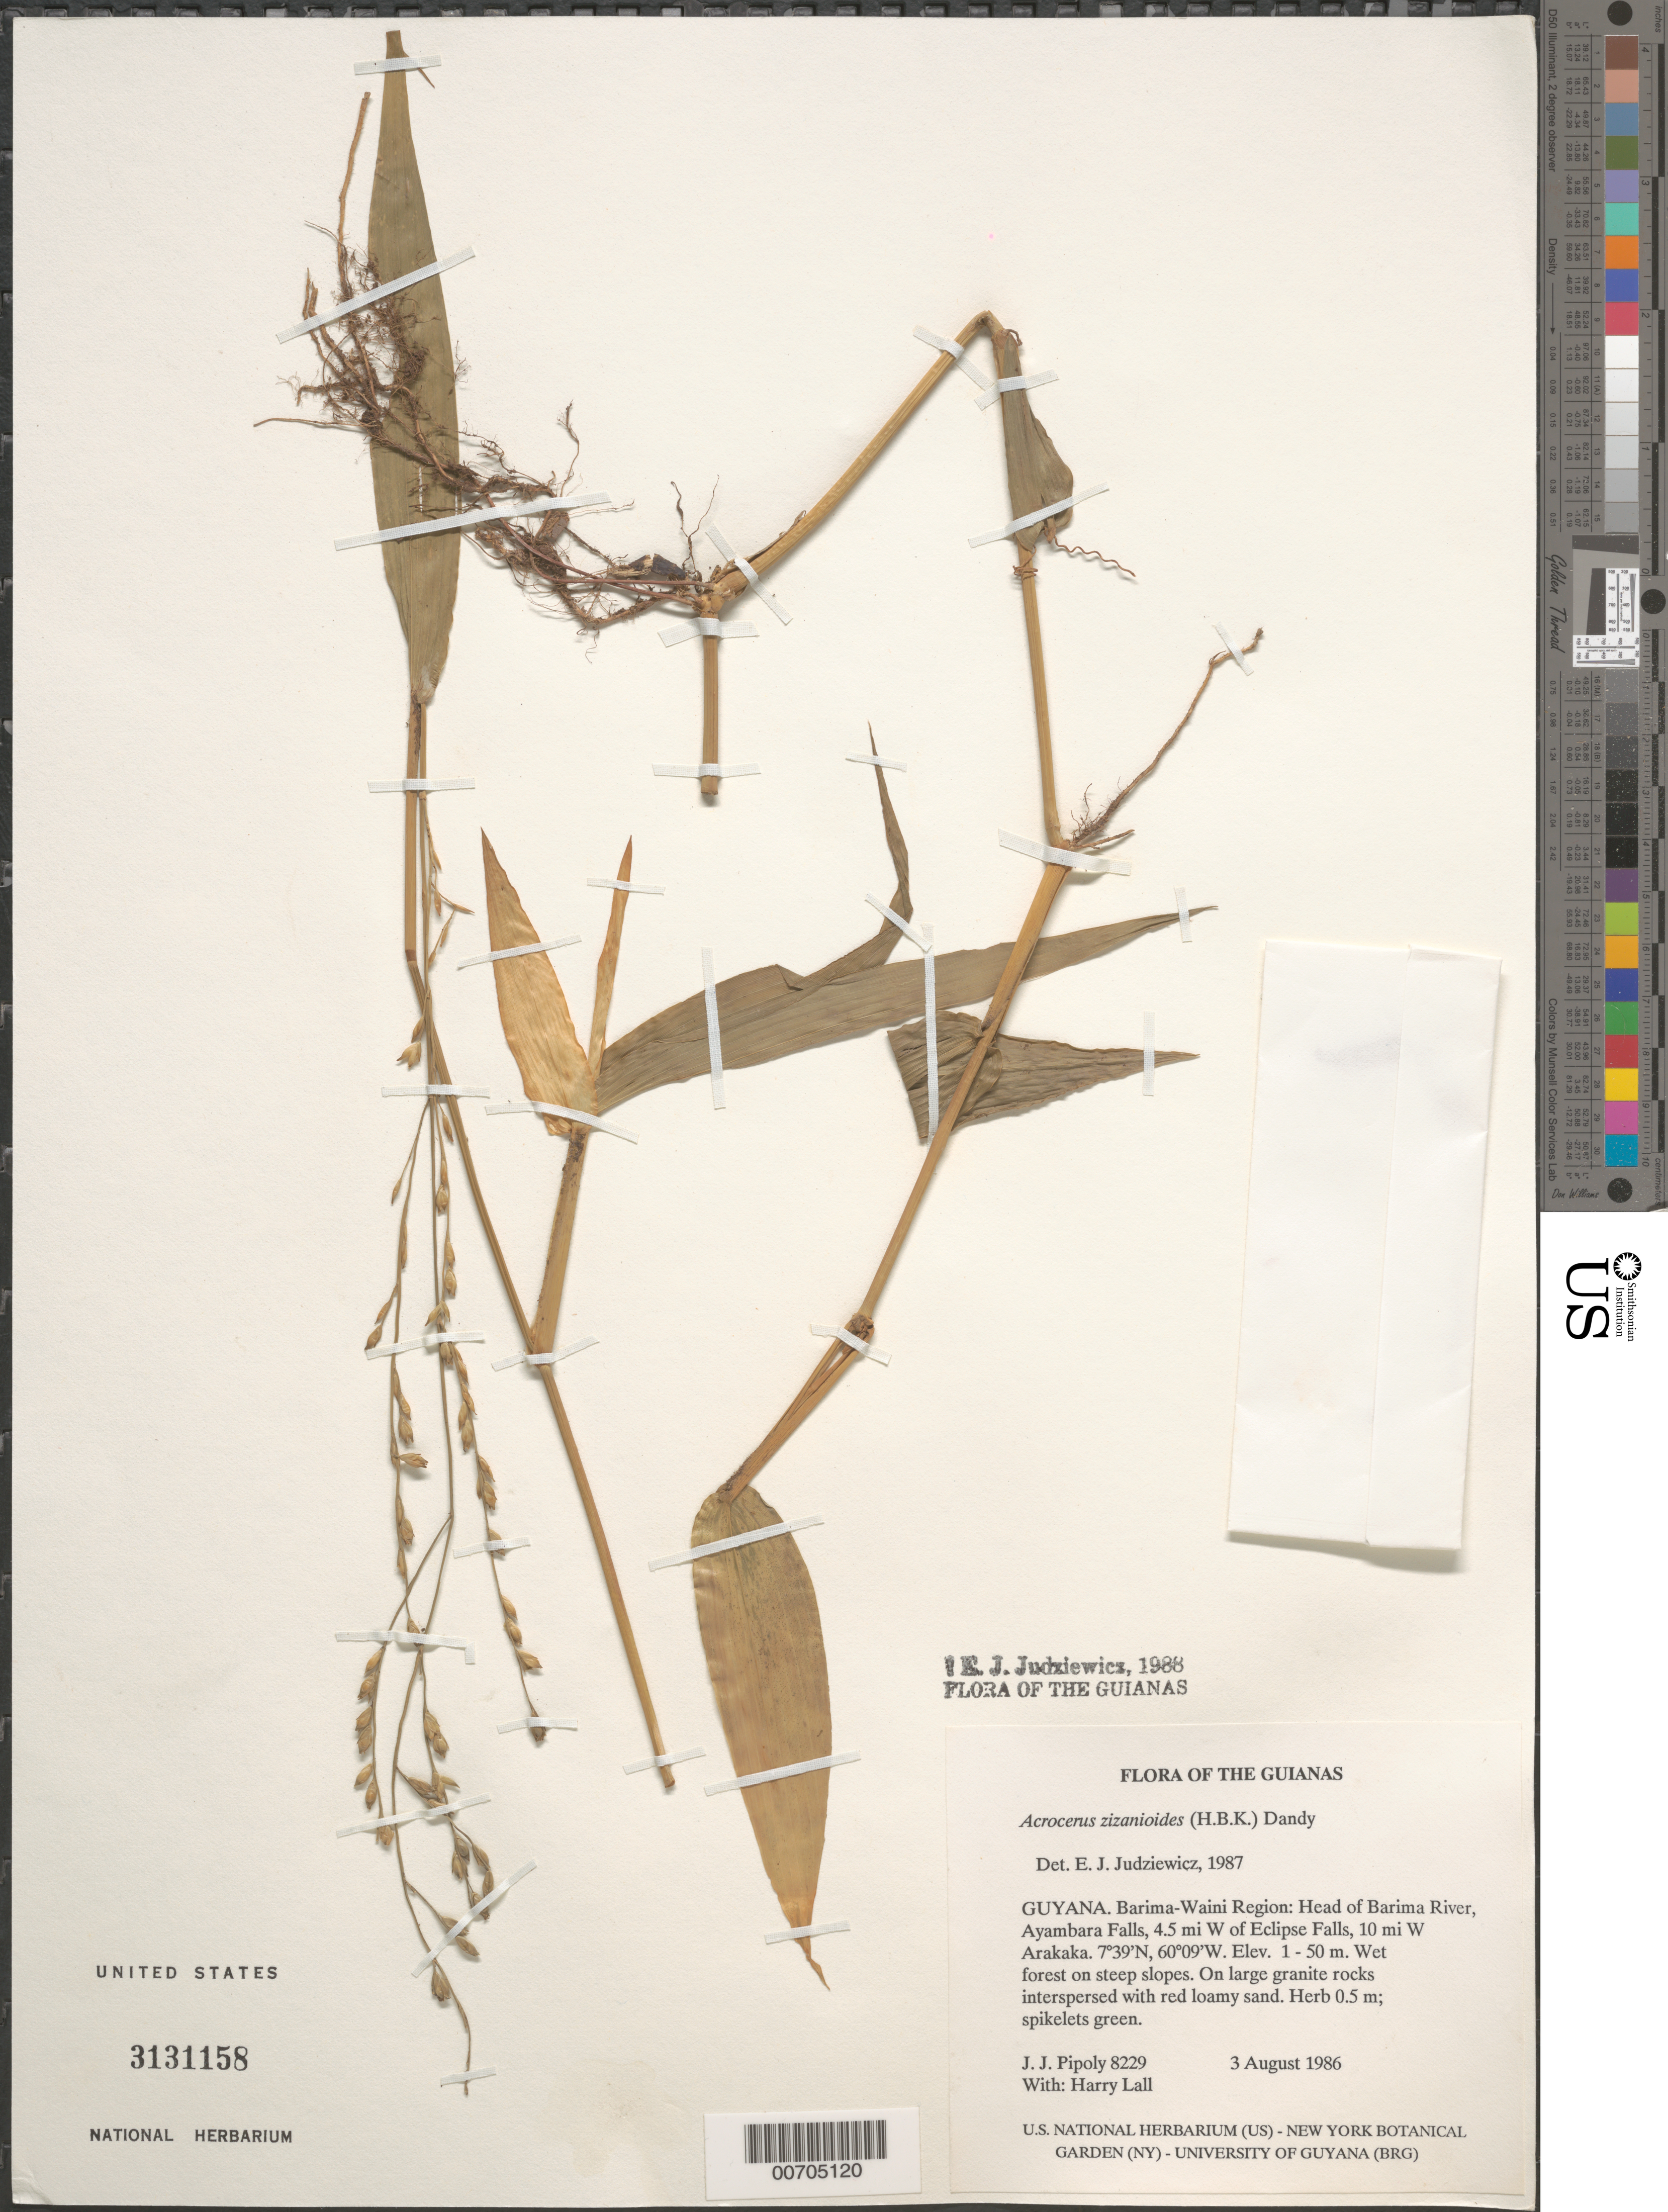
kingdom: Plantae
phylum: Tracheophyta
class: Liliopsida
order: Poales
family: Poaceae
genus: Acroceras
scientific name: Acroceras zizanioides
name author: (Kunth) Dandy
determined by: Judziewicz, E. J.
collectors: J. J. Pipoly & H. Lall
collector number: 8229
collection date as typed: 3 August 1986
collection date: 1986-08-03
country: Guyana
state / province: Barima-Waini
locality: Head of Barima R, Ayambara Falls, 4.5 mi W of Eclipse Falls, ca. 10 W of Arakaka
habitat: Wet forest on large granite rocks, interspersed with red loamy sand, on steep slopes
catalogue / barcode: US 3131158